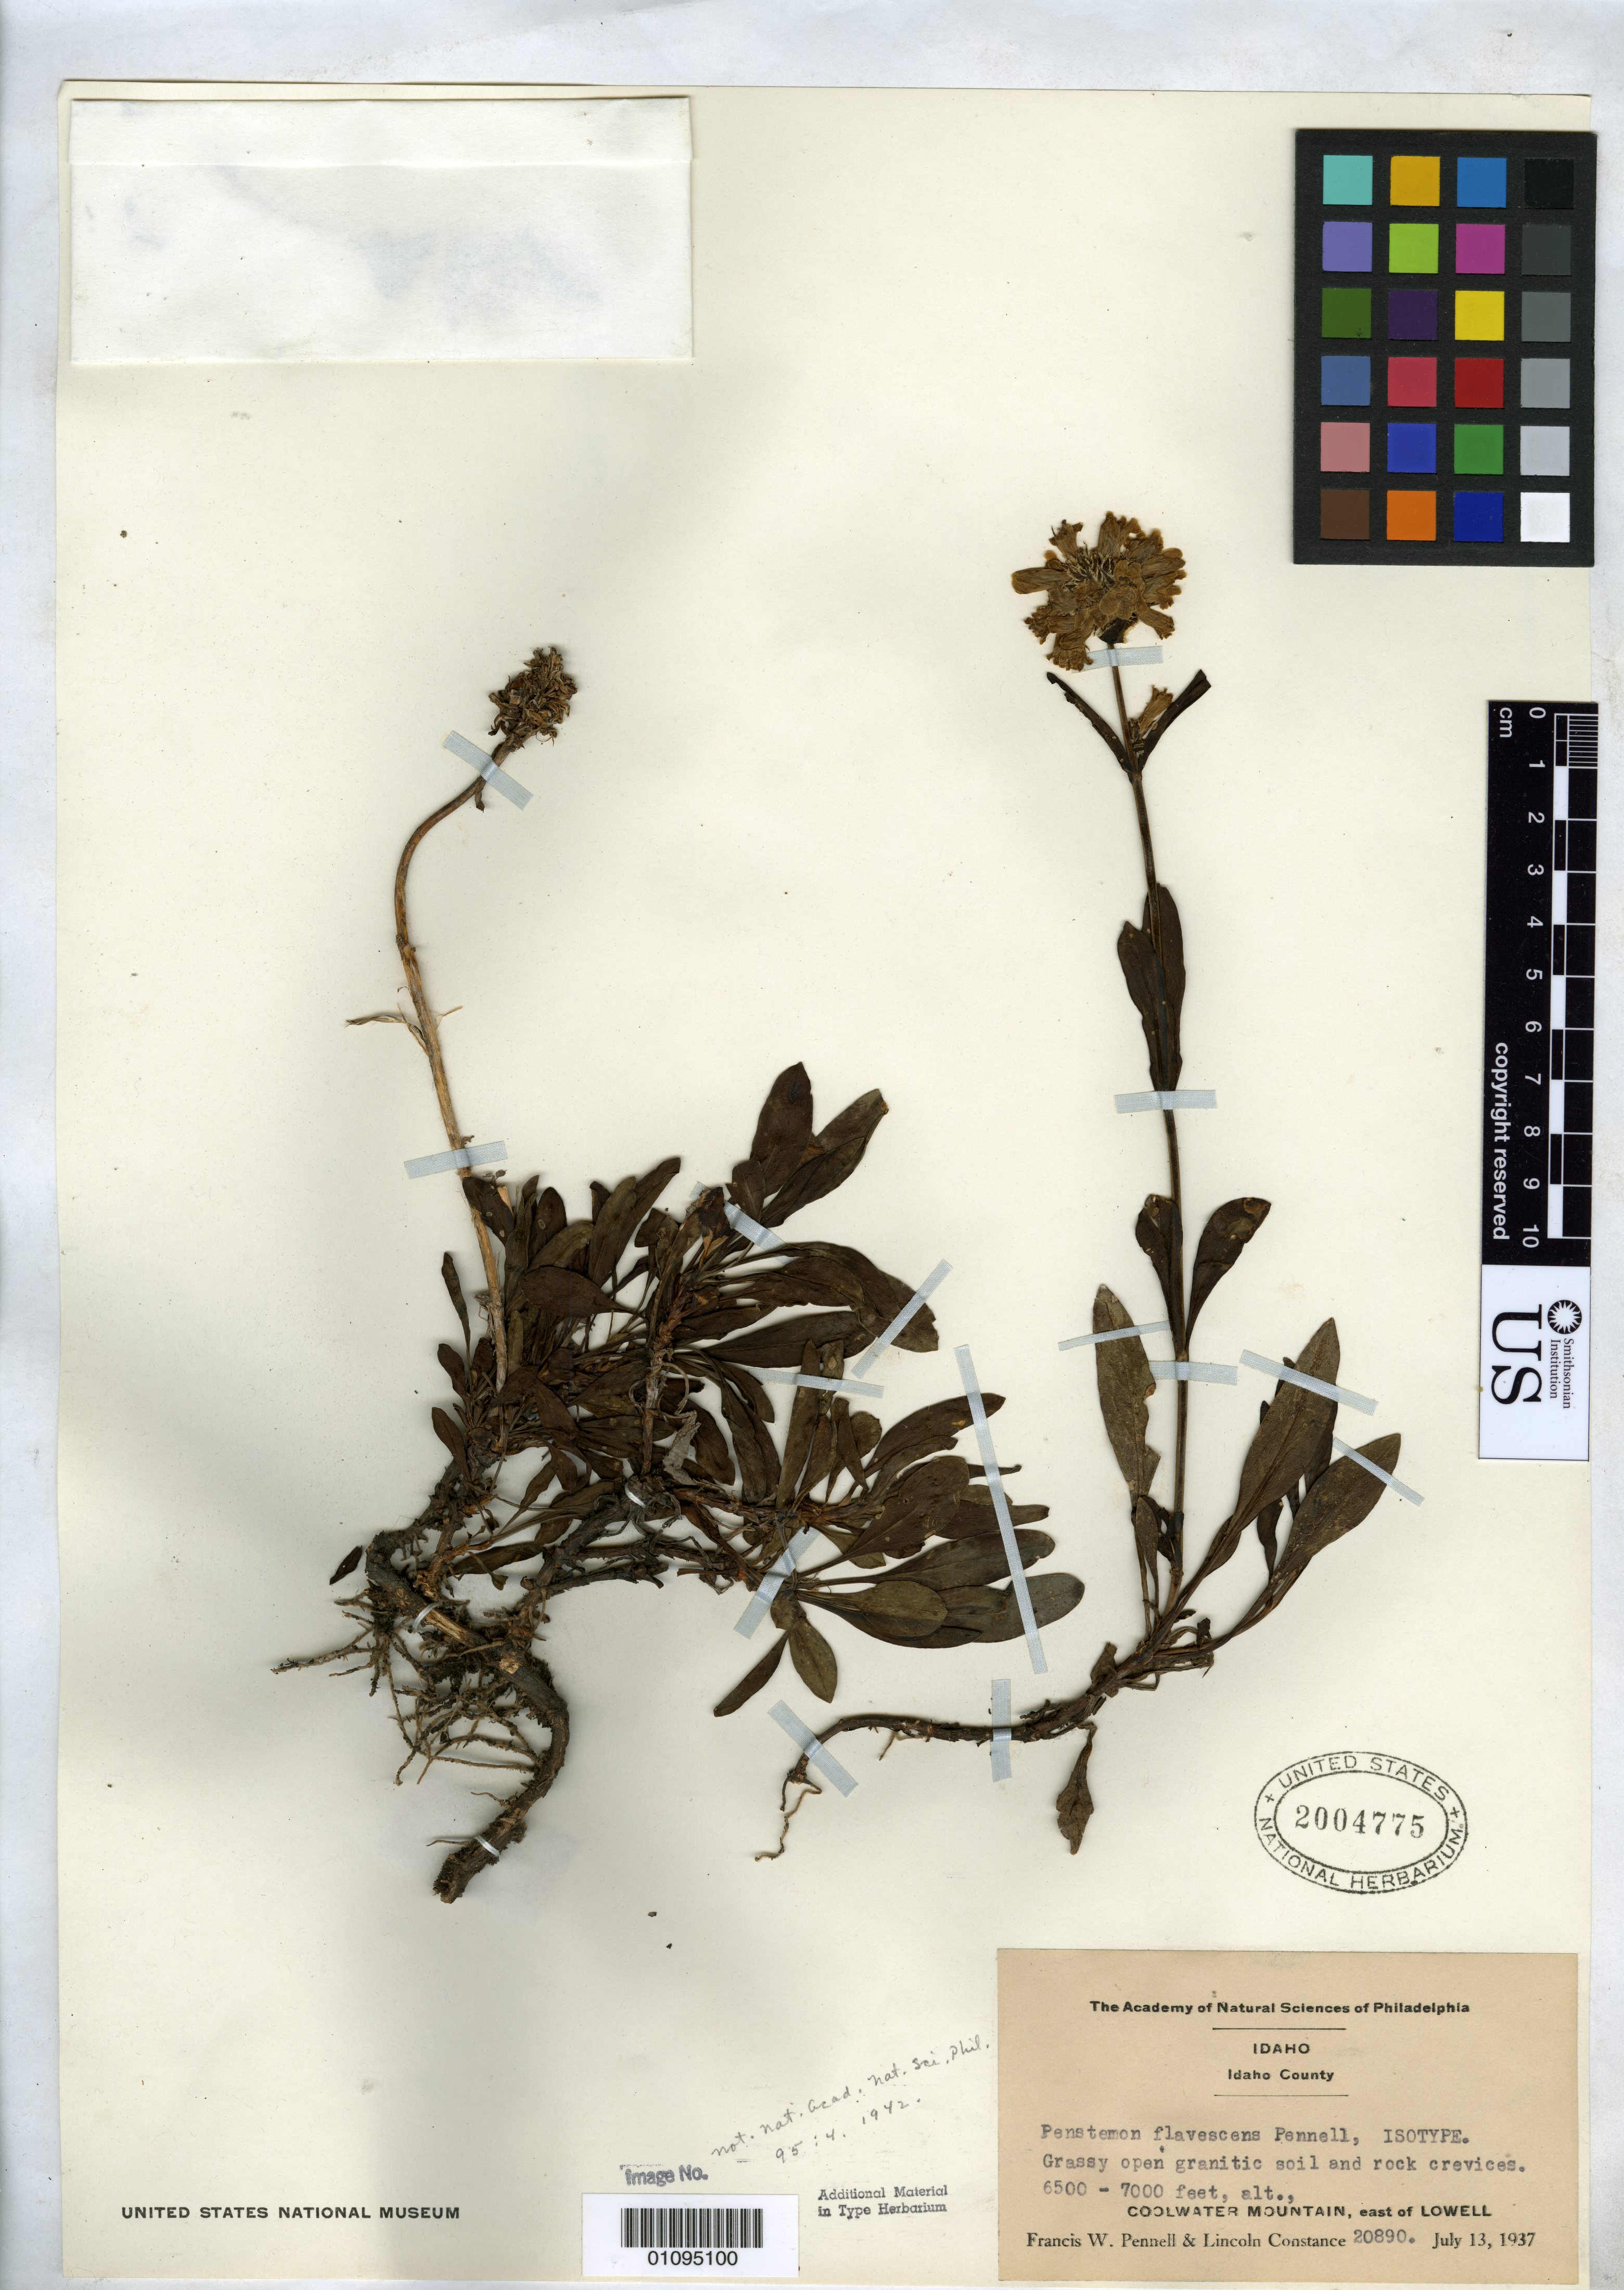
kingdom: Plantae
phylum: Tracheophyta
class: Magnoliopsida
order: Lamiales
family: Plantaginaceae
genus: Penstemon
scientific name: Penstemon flavescens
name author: Pennell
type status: Isotype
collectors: F. W. Pennell & L. Constance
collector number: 20890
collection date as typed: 13 Jul 1937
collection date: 1937-07-13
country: United States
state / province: Idaho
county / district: Idaho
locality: Coolwater Mountain, east of Lowell.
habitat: Grassy open granitic soil and rock crevices.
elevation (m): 1981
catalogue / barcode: US 2004775